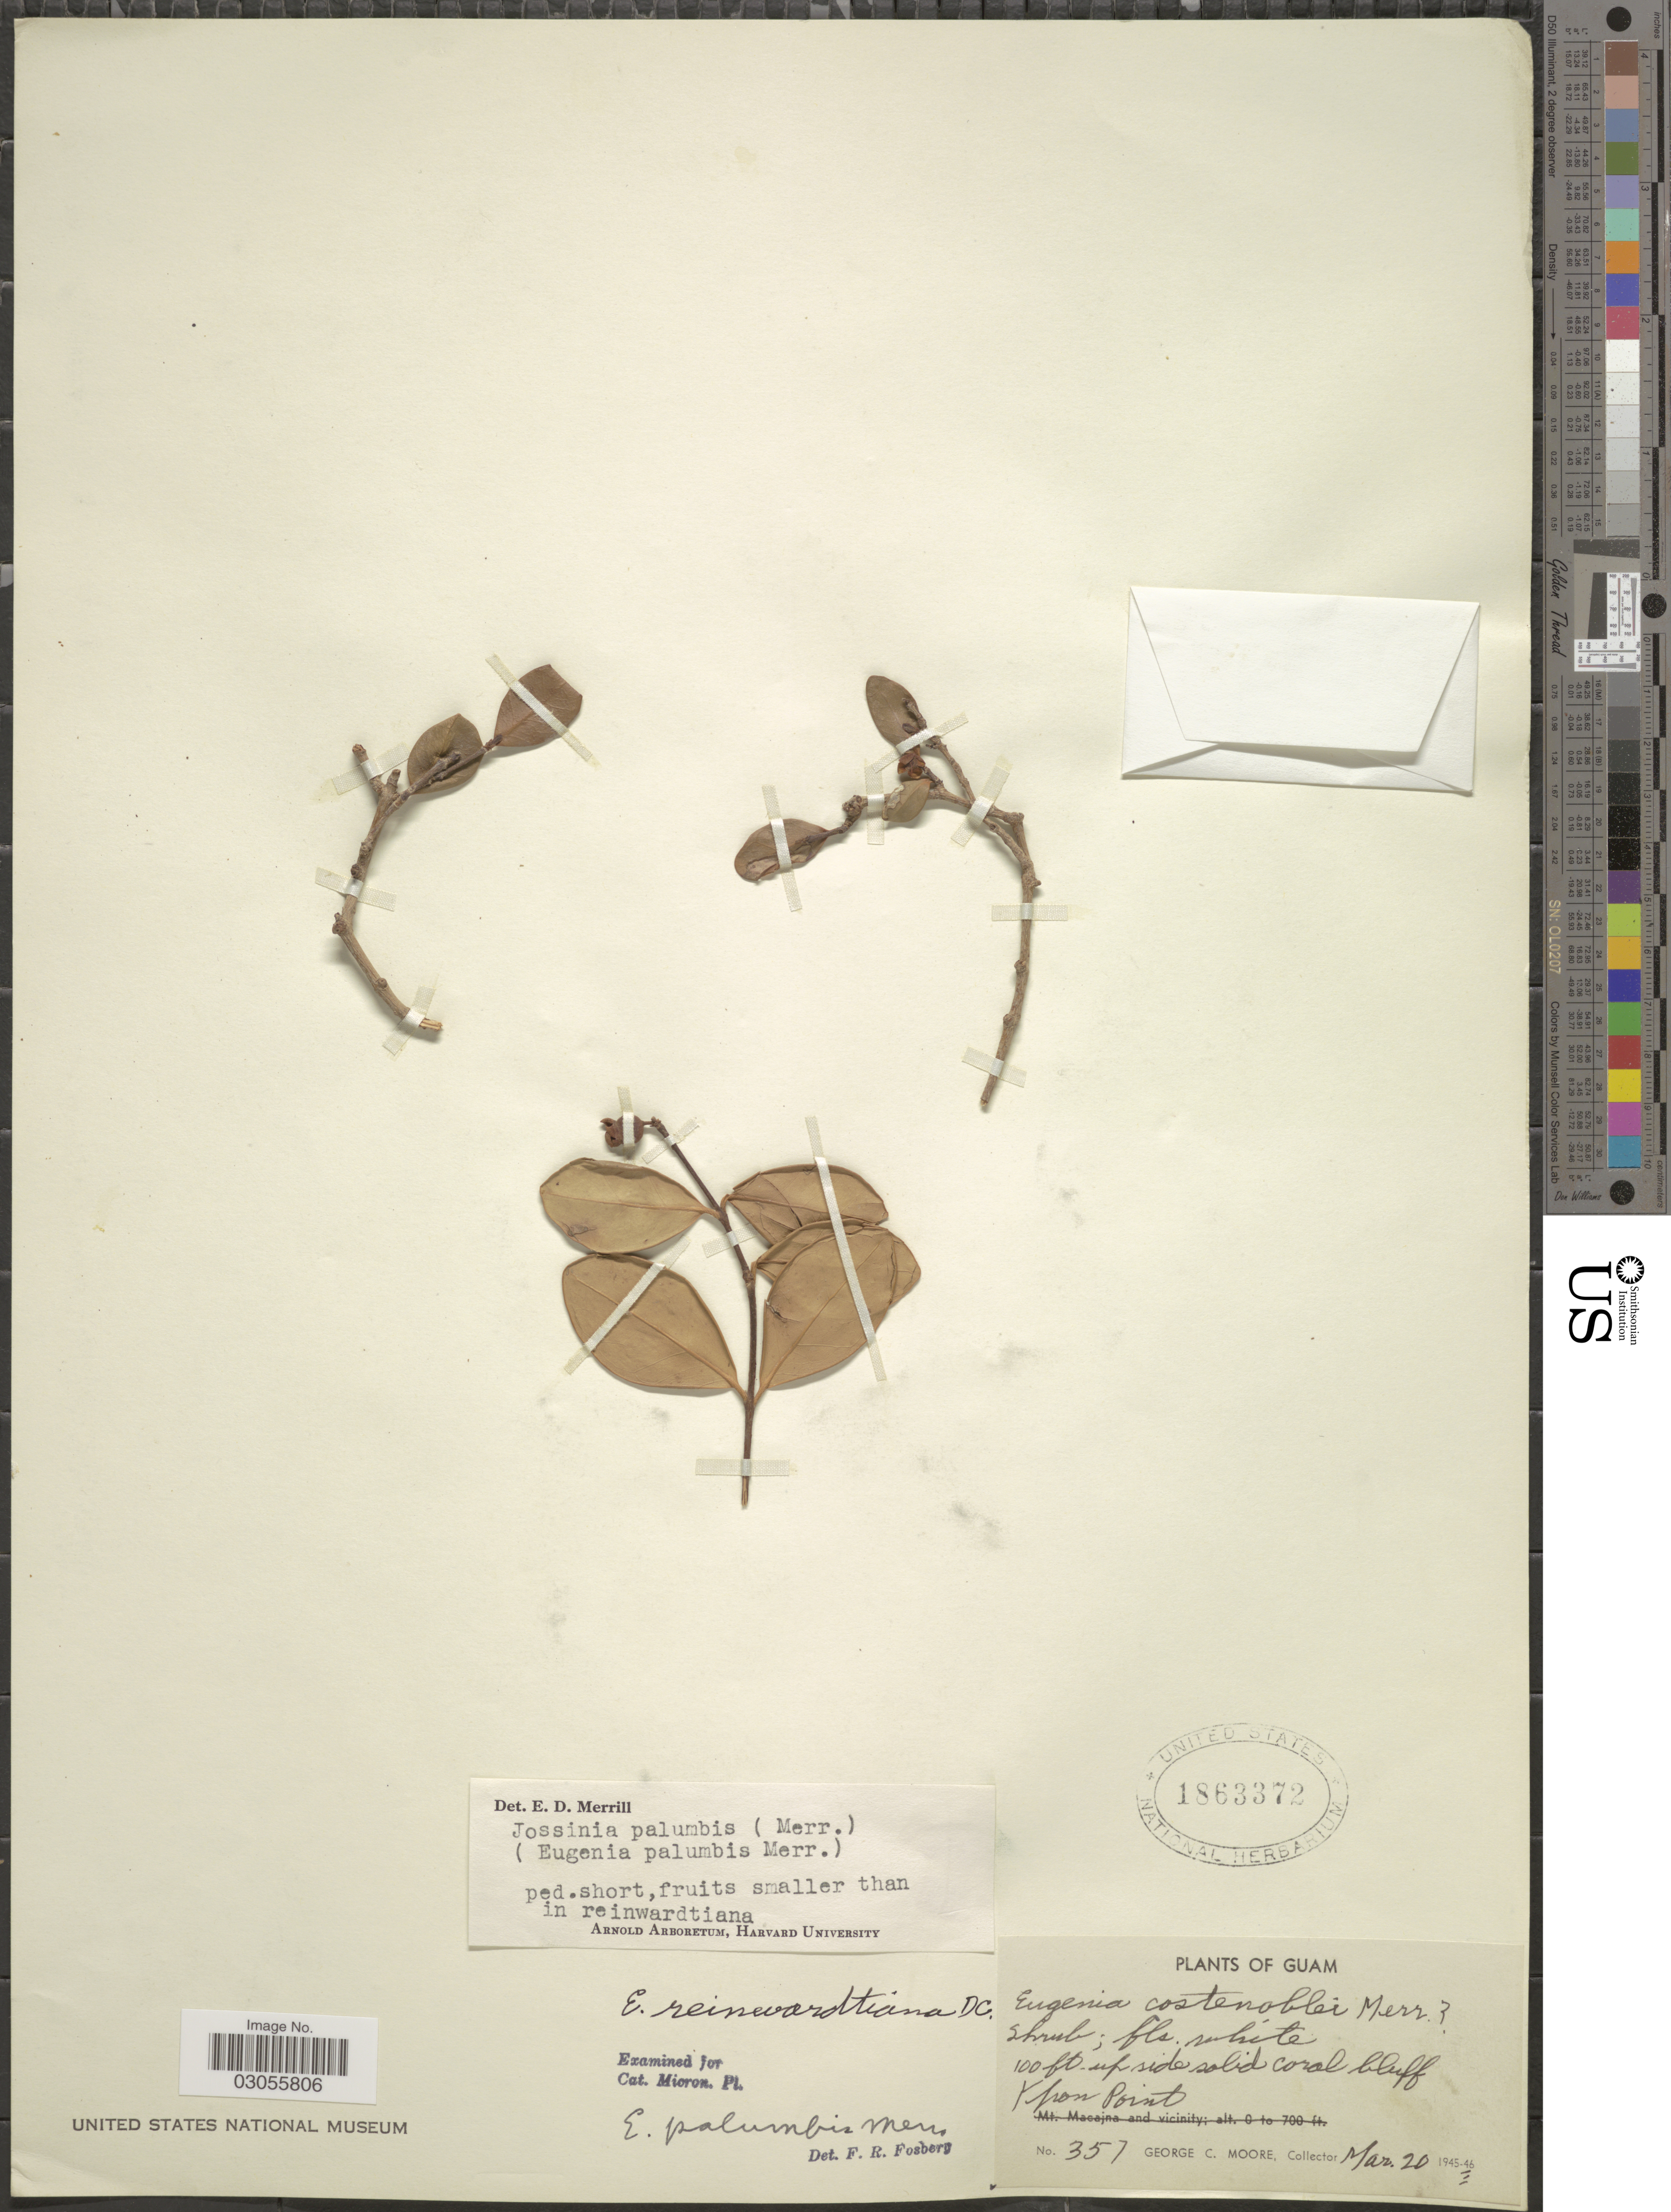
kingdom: Plantae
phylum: Tracheophyta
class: Magnoliopsida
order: Myrtales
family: Myrtaceae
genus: Eugenia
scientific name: Eugenia palumbis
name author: Merr.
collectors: G. C. Moore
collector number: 357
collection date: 1946-03-20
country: Guam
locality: Ypoa [interpreted] Point.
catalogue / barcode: US 1863372